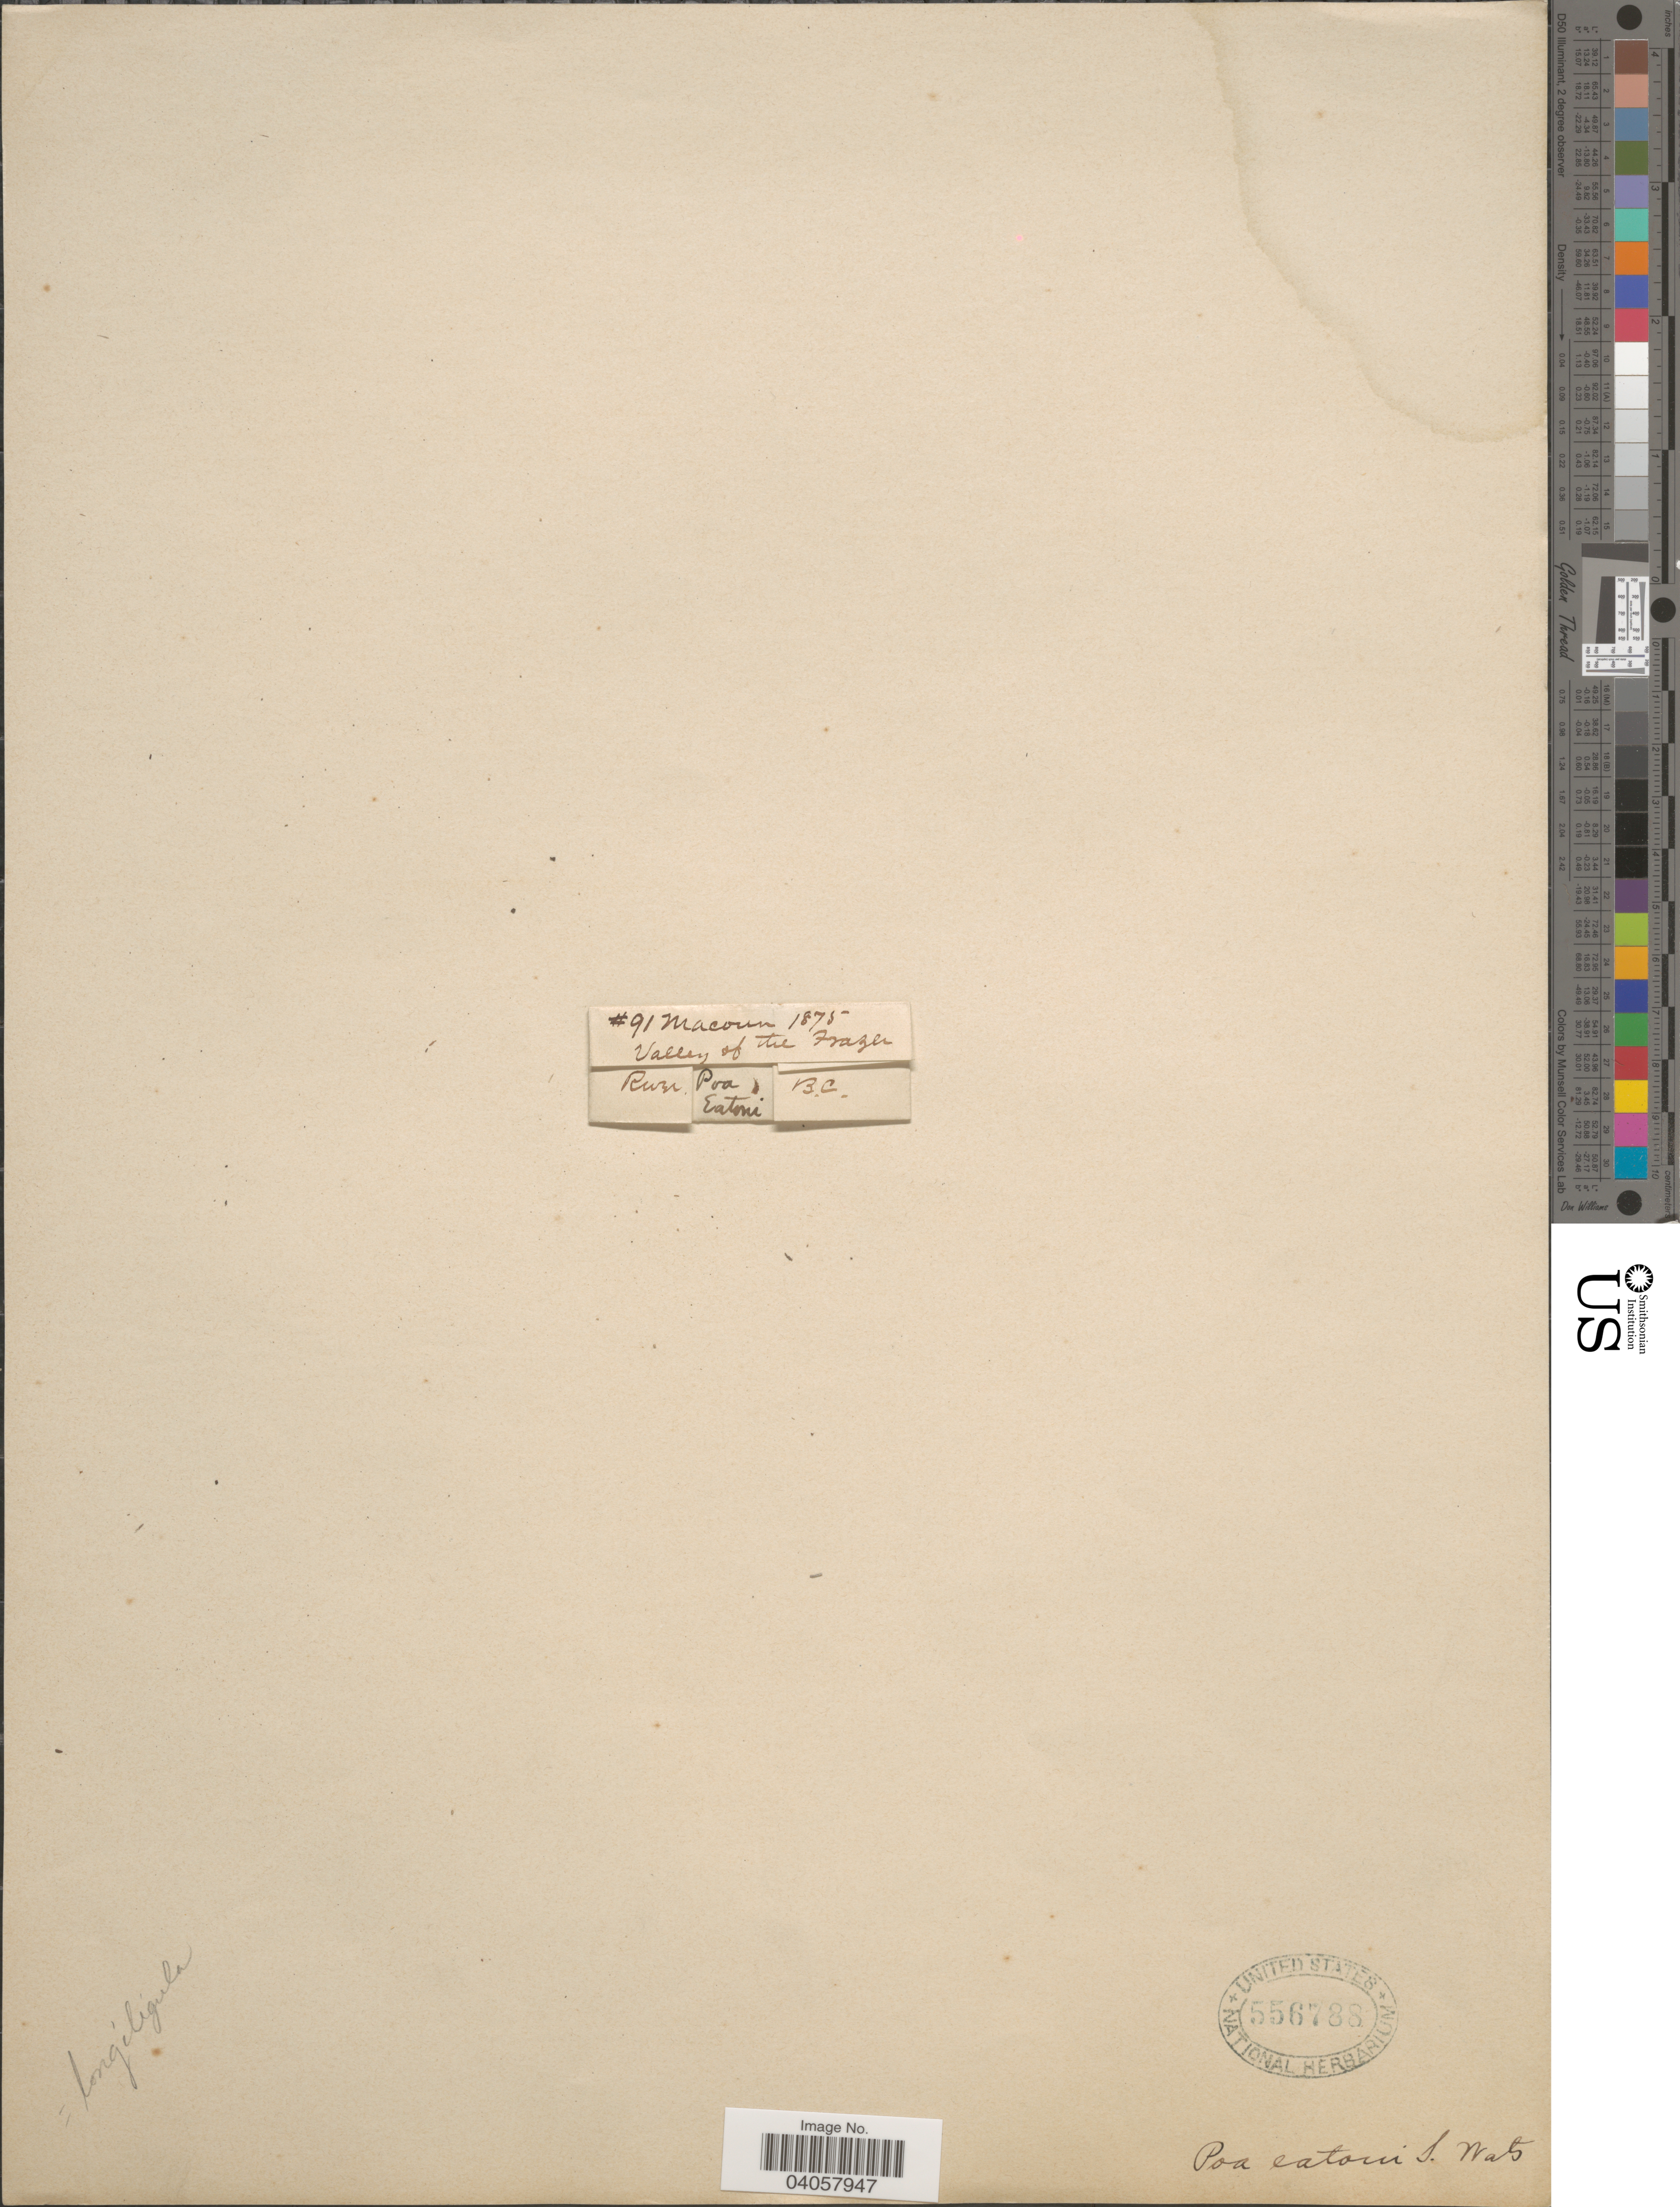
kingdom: Plantae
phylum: Tracheophyta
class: Liliopsida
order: Poales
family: Poaceae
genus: Poa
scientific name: Poa fendleriana subsp. longiligula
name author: (Scribn. & T.A. Williams) Soreng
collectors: -- Macoun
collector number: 91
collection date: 1875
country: Canada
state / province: British Columbia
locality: Valley of the Frazer River.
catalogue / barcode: US 556788